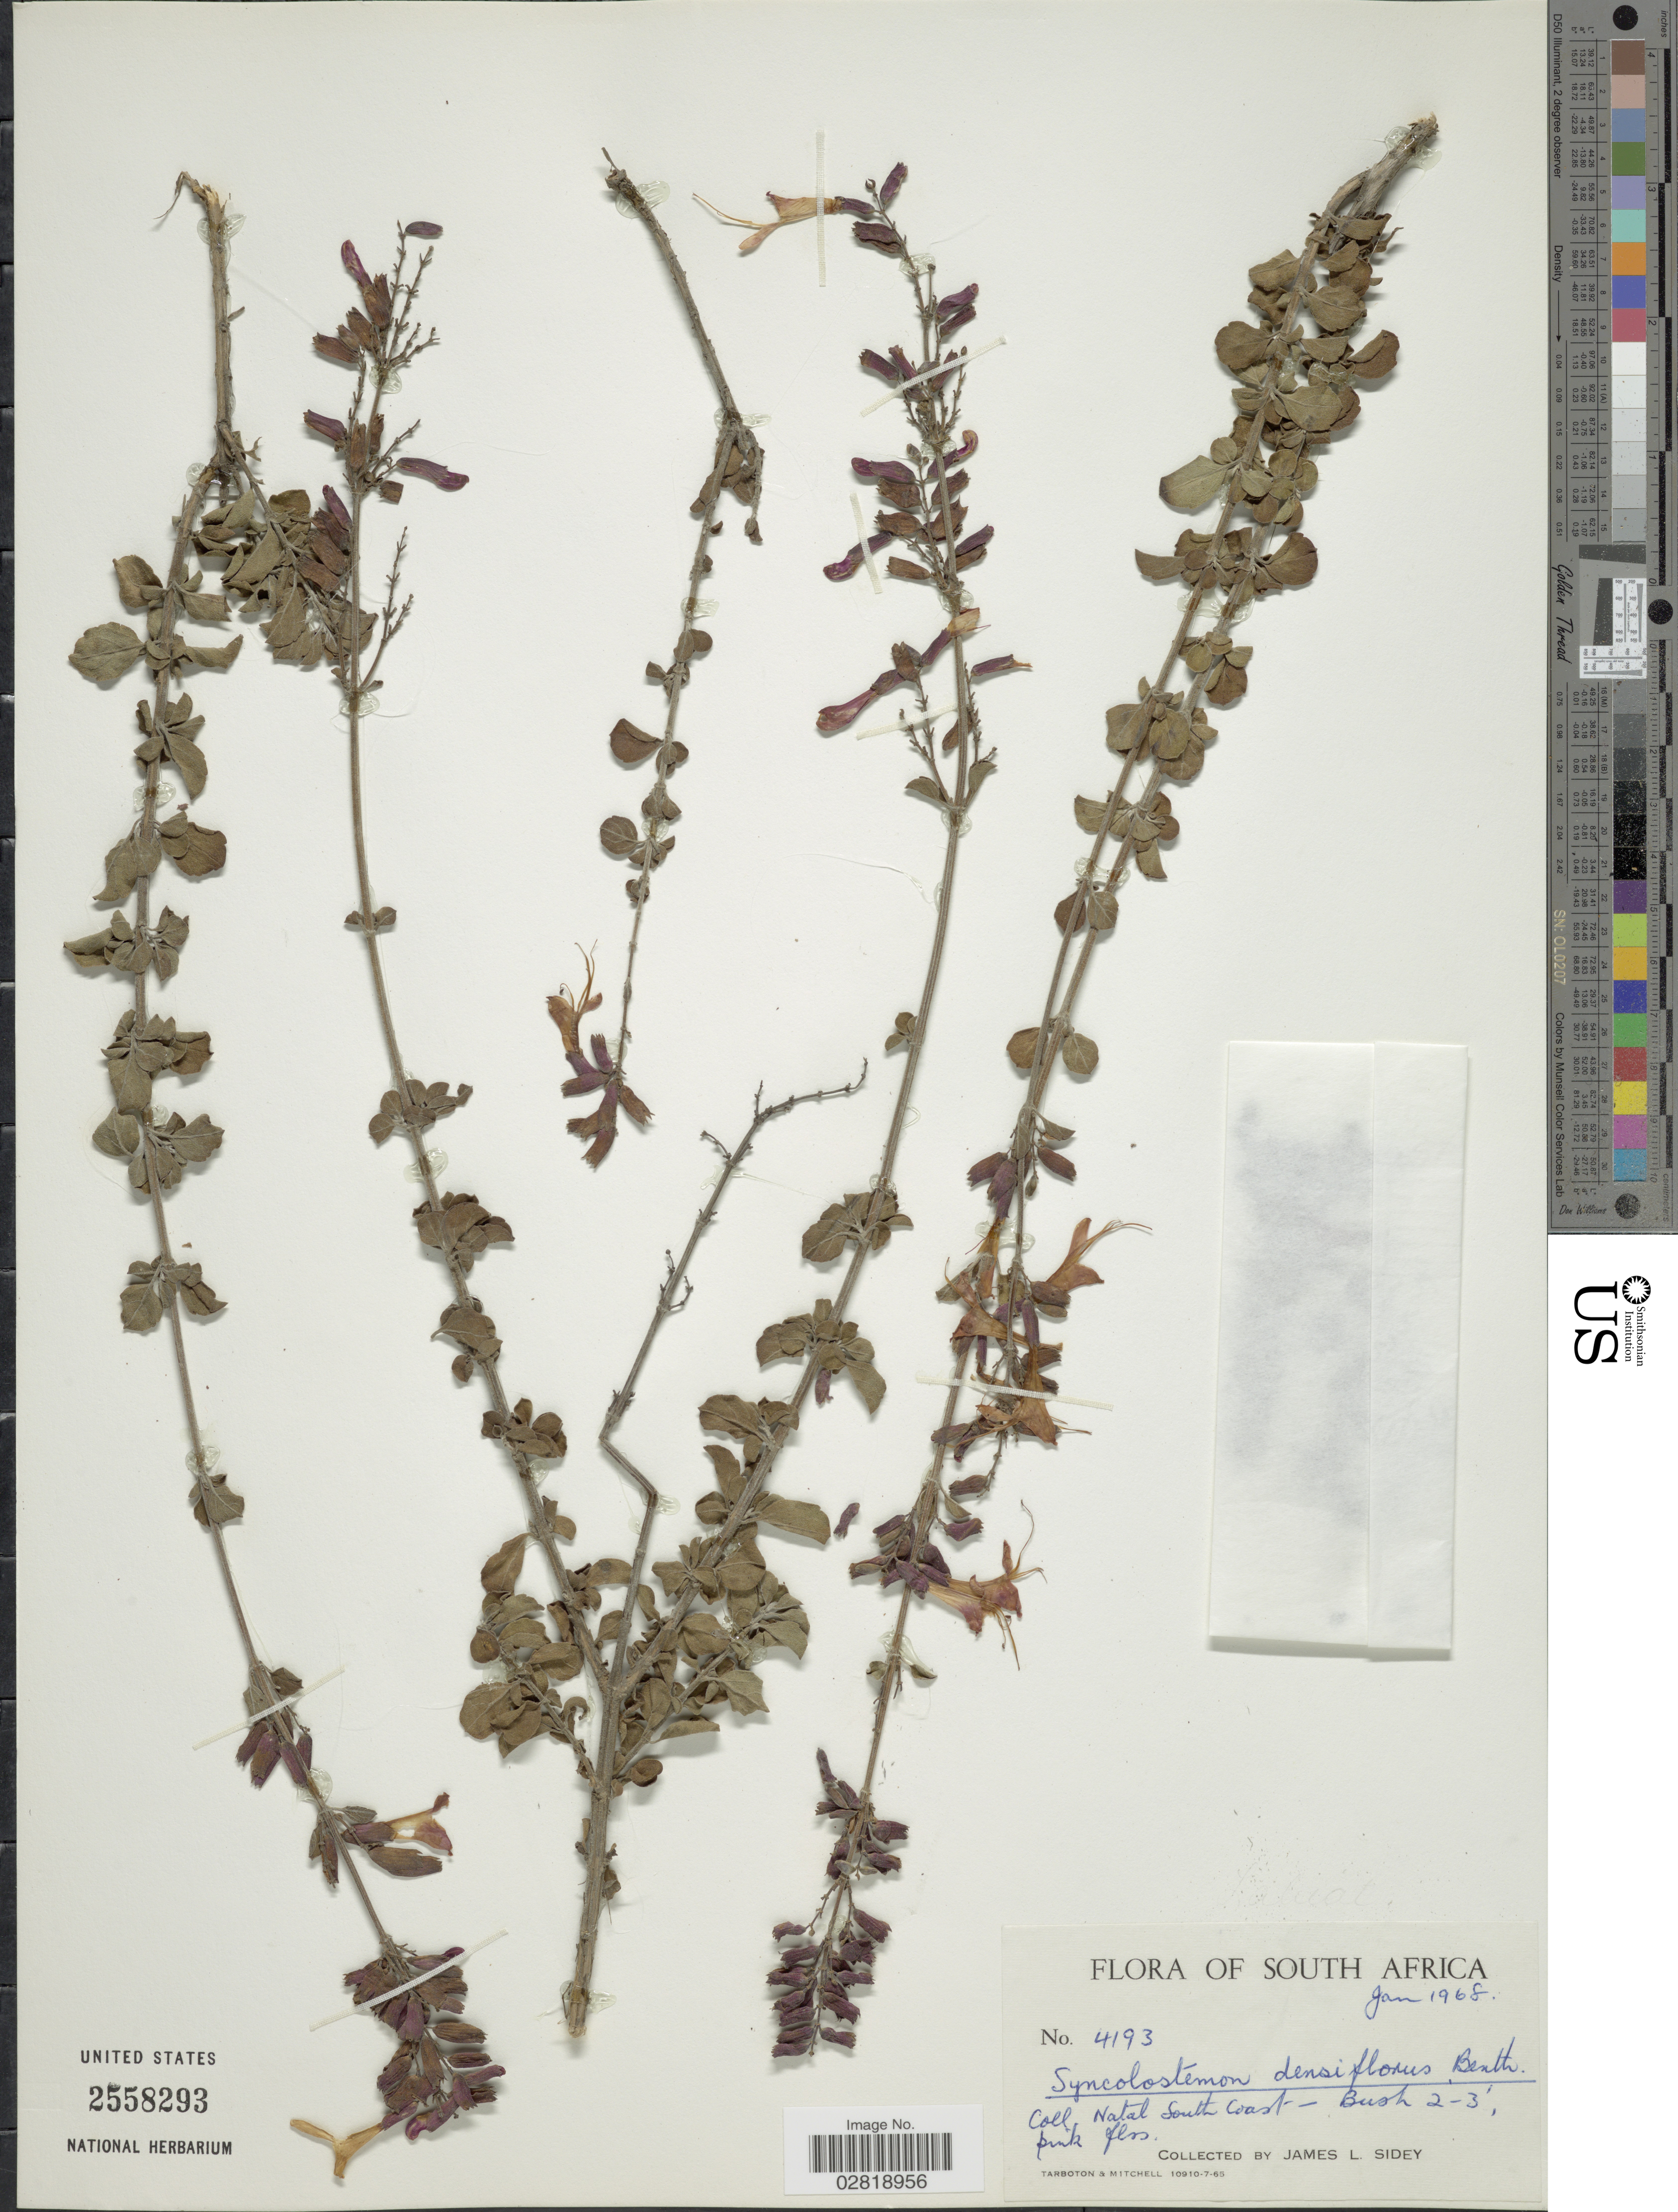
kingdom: Plantae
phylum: Tracheophyta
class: Magnoliopsida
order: Lamiales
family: Lamiaceae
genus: Syncolostemon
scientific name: Syncolostemon densiflorus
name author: Benth.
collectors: J. L. Sidey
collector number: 4193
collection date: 1968-01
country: South Africa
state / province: KwaZulu-Natal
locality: Natal South Coast.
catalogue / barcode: US 2558293